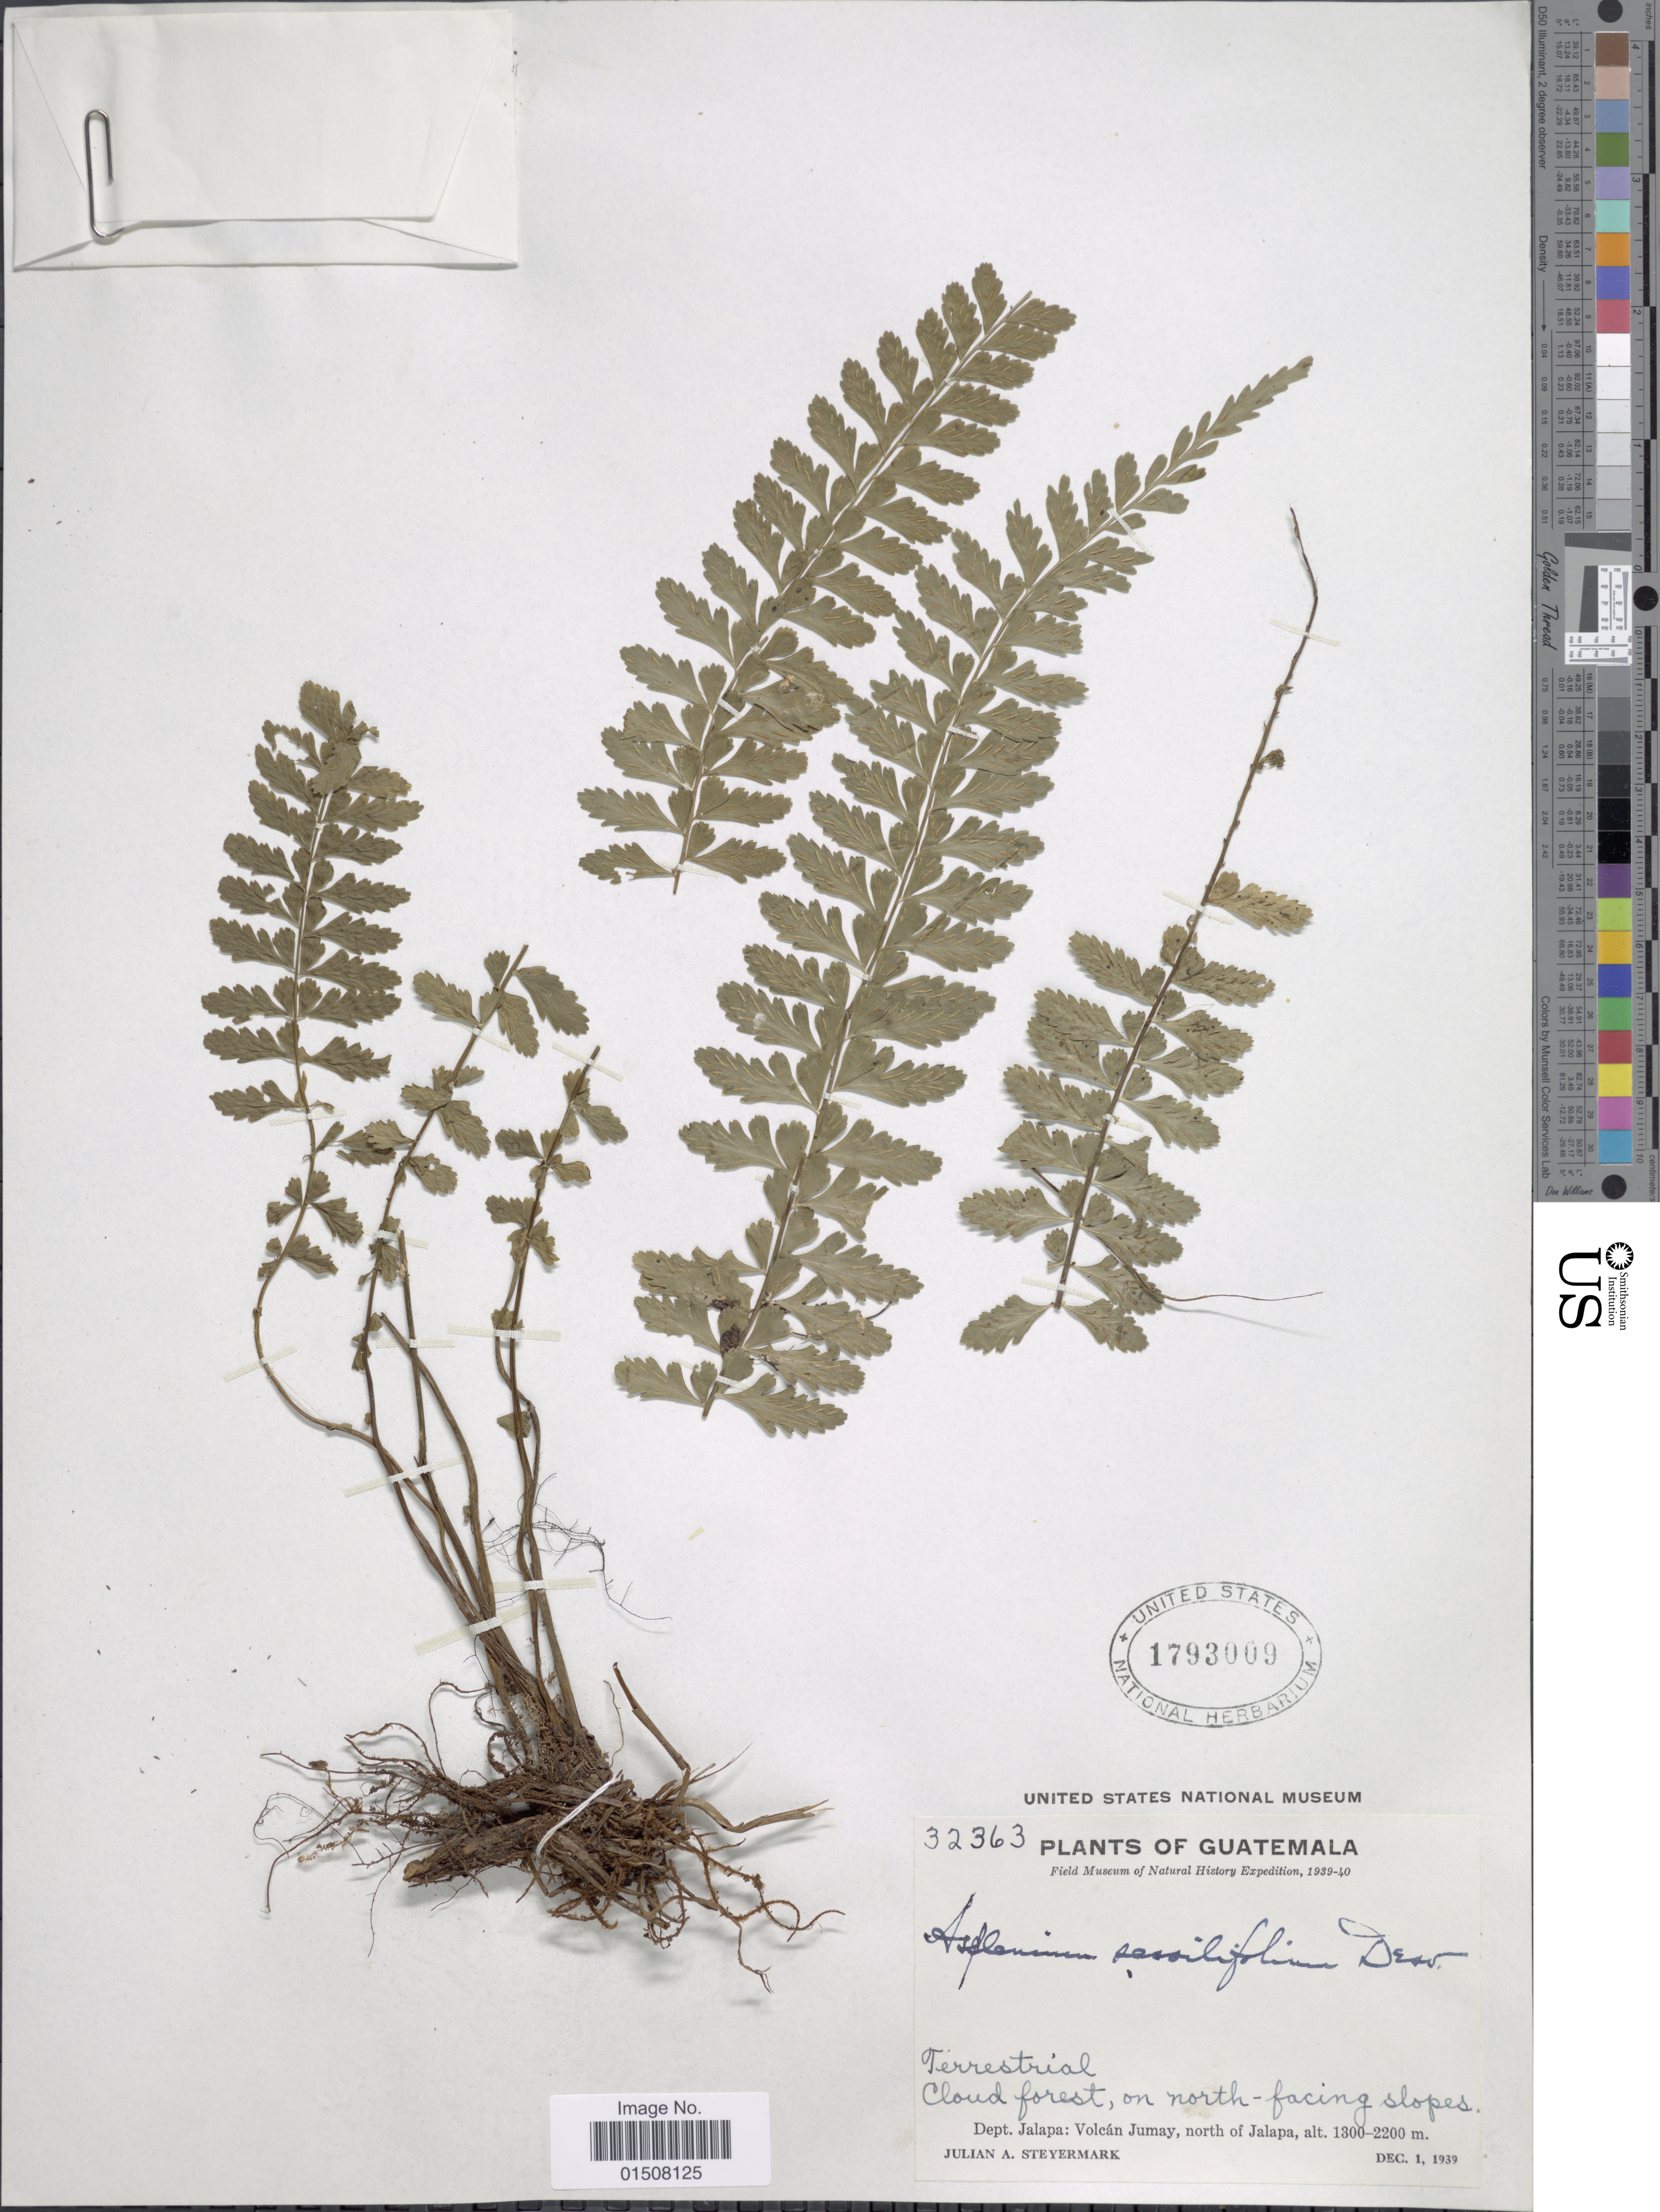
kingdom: Plantae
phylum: Tracheophyta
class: Polypodiopsida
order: Polypodiales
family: Aspleniaceae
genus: Asplenium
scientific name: Asplenium sessilifolium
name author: Desv.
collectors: J. Steyermark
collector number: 32363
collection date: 1939-12-01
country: Guatemala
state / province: Jalapa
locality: Volcan Jumay, north of Jalapa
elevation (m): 1300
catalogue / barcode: US 1793009